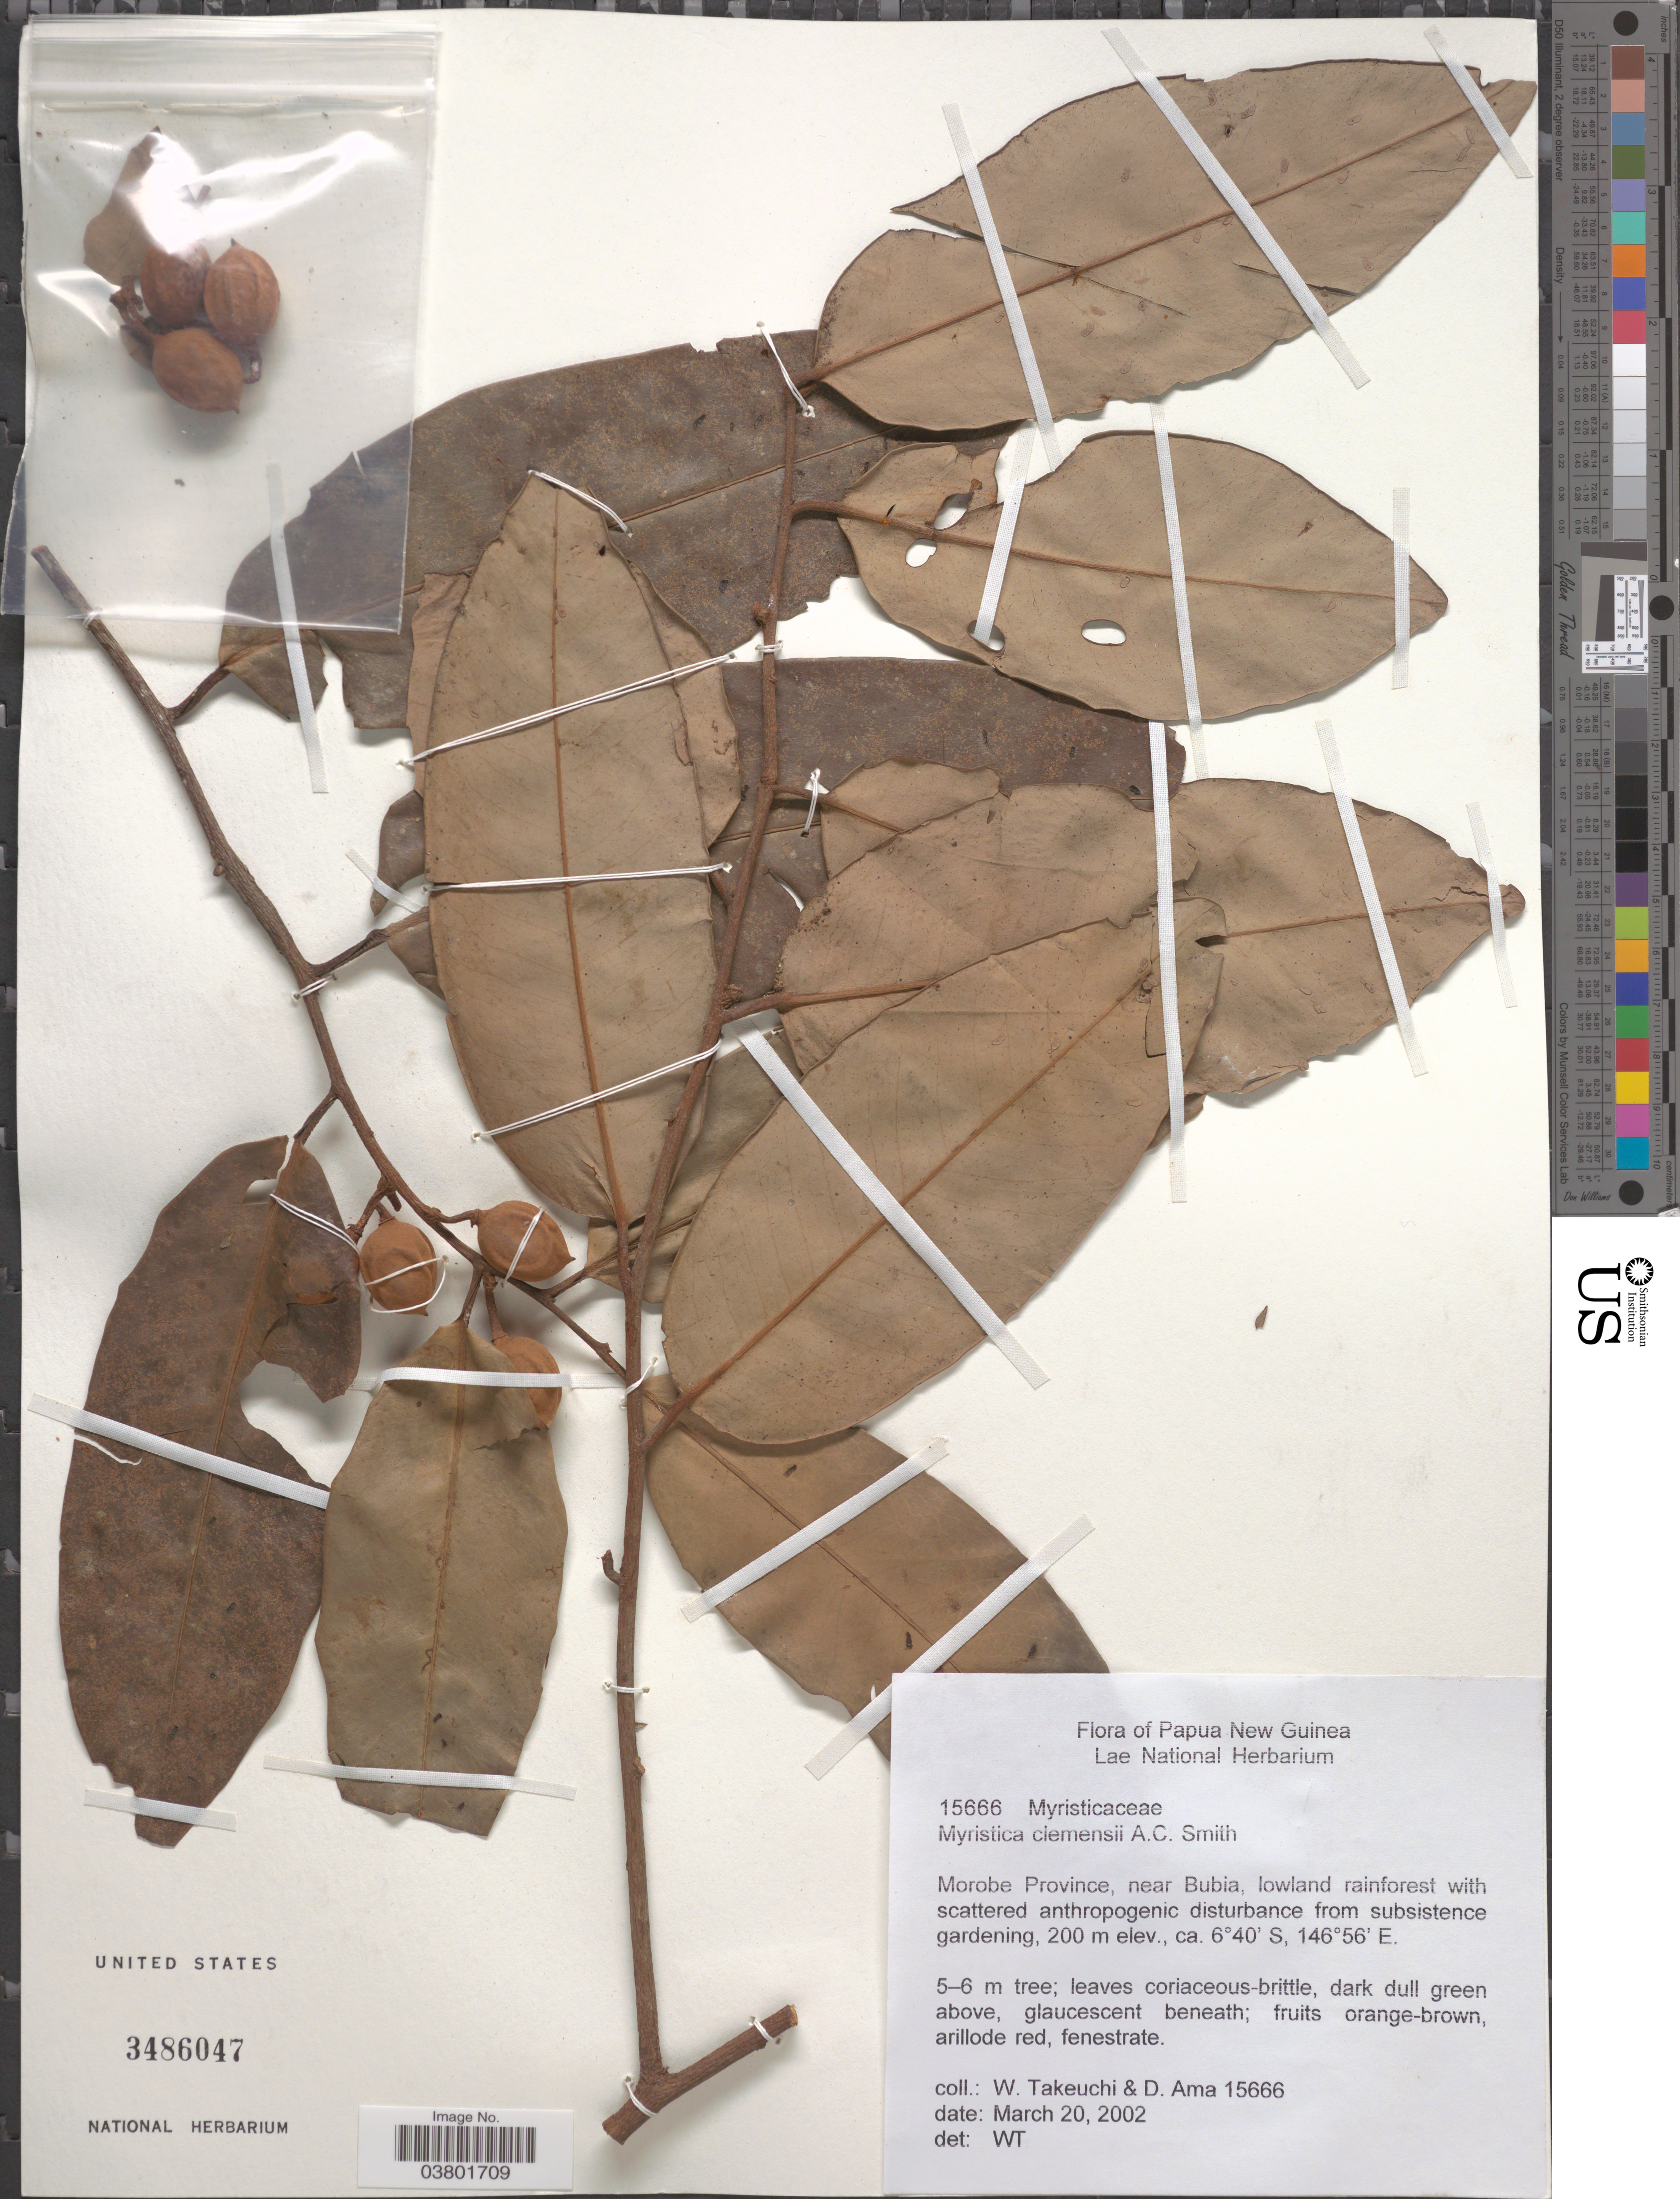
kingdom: Plantae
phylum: Tracheophyta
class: Magnoliopsida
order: Magnoliales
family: Myristicaceae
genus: Myristica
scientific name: Myristica clemensii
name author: A.C. Sm.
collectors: W. Takeuchi & D. Ama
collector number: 15666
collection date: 2002-03-20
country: Papua New Guinea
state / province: Morobe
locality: Near Bubia, lowland rainforest with scattered anthropogenic disturbance from subsistence gardening.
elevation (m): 200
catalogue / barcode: US 3486047